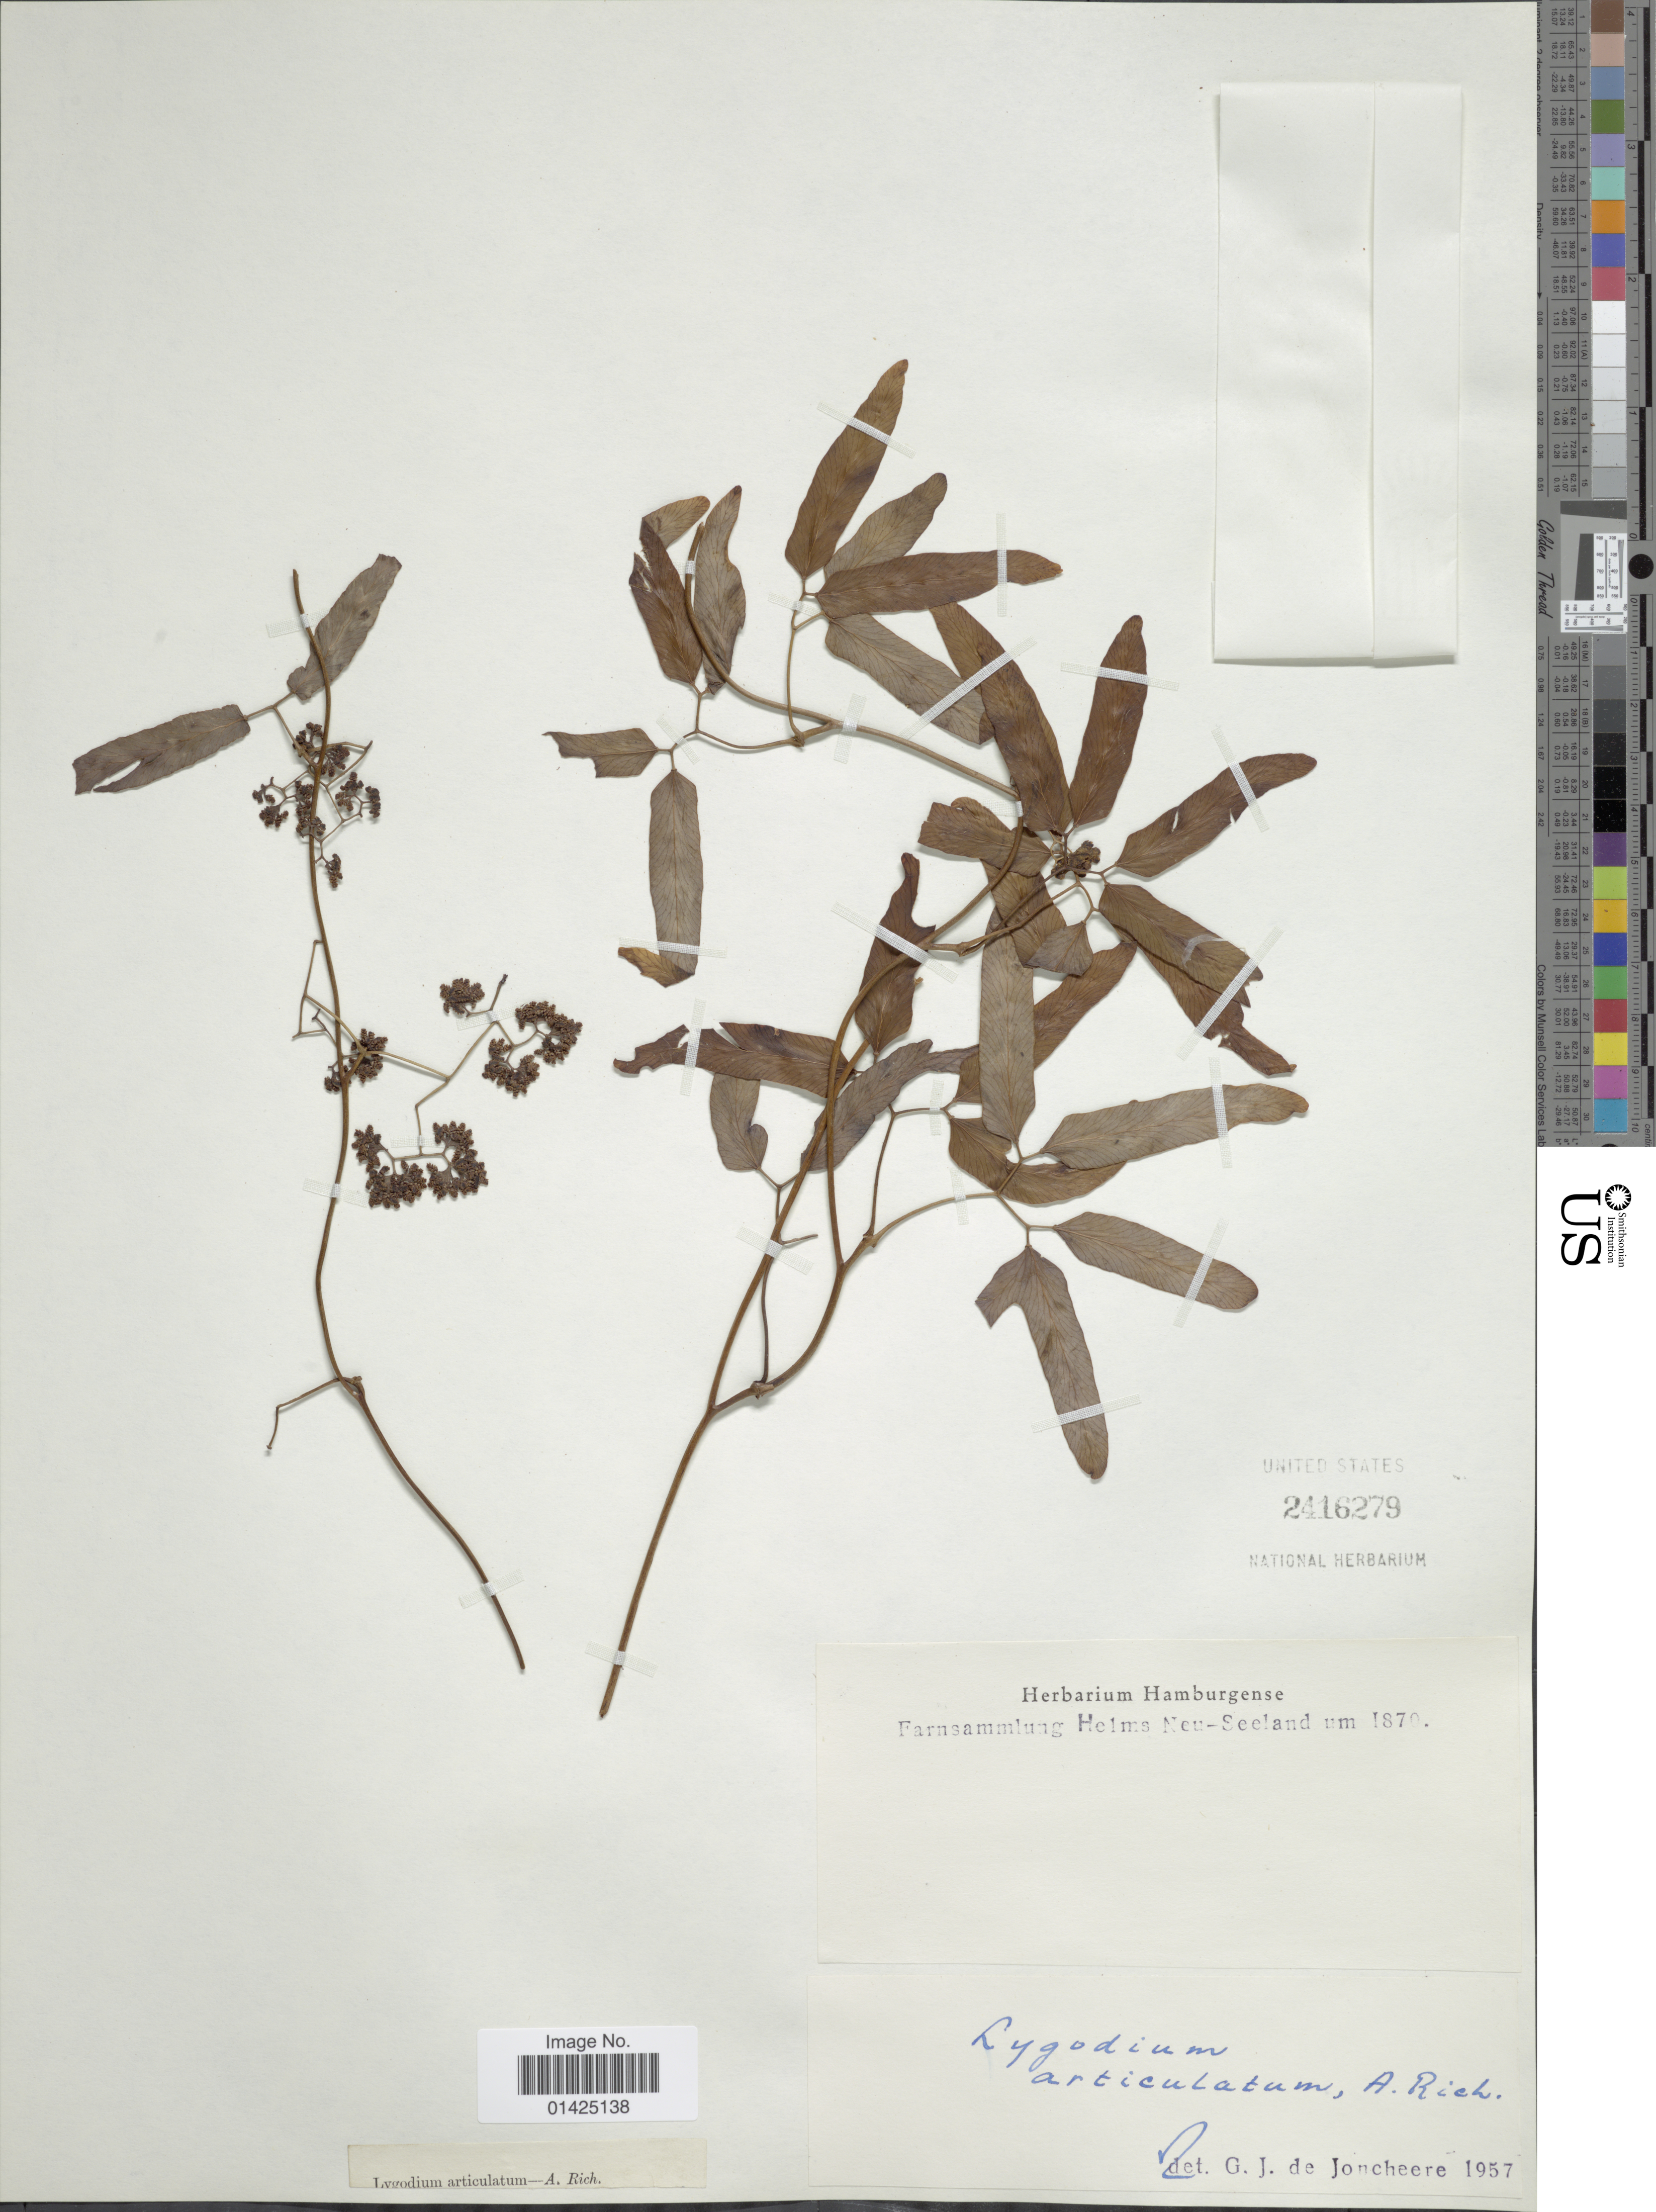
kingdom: Plantae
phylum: Tracheophyta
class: Polypodiopsida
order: Schizaeales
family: Lygodiaceae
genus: Lygodium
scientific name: Lygodium articulatum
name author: A. Rich.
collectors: Helms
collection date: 1870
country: New Zealand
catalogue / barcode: US 2416279